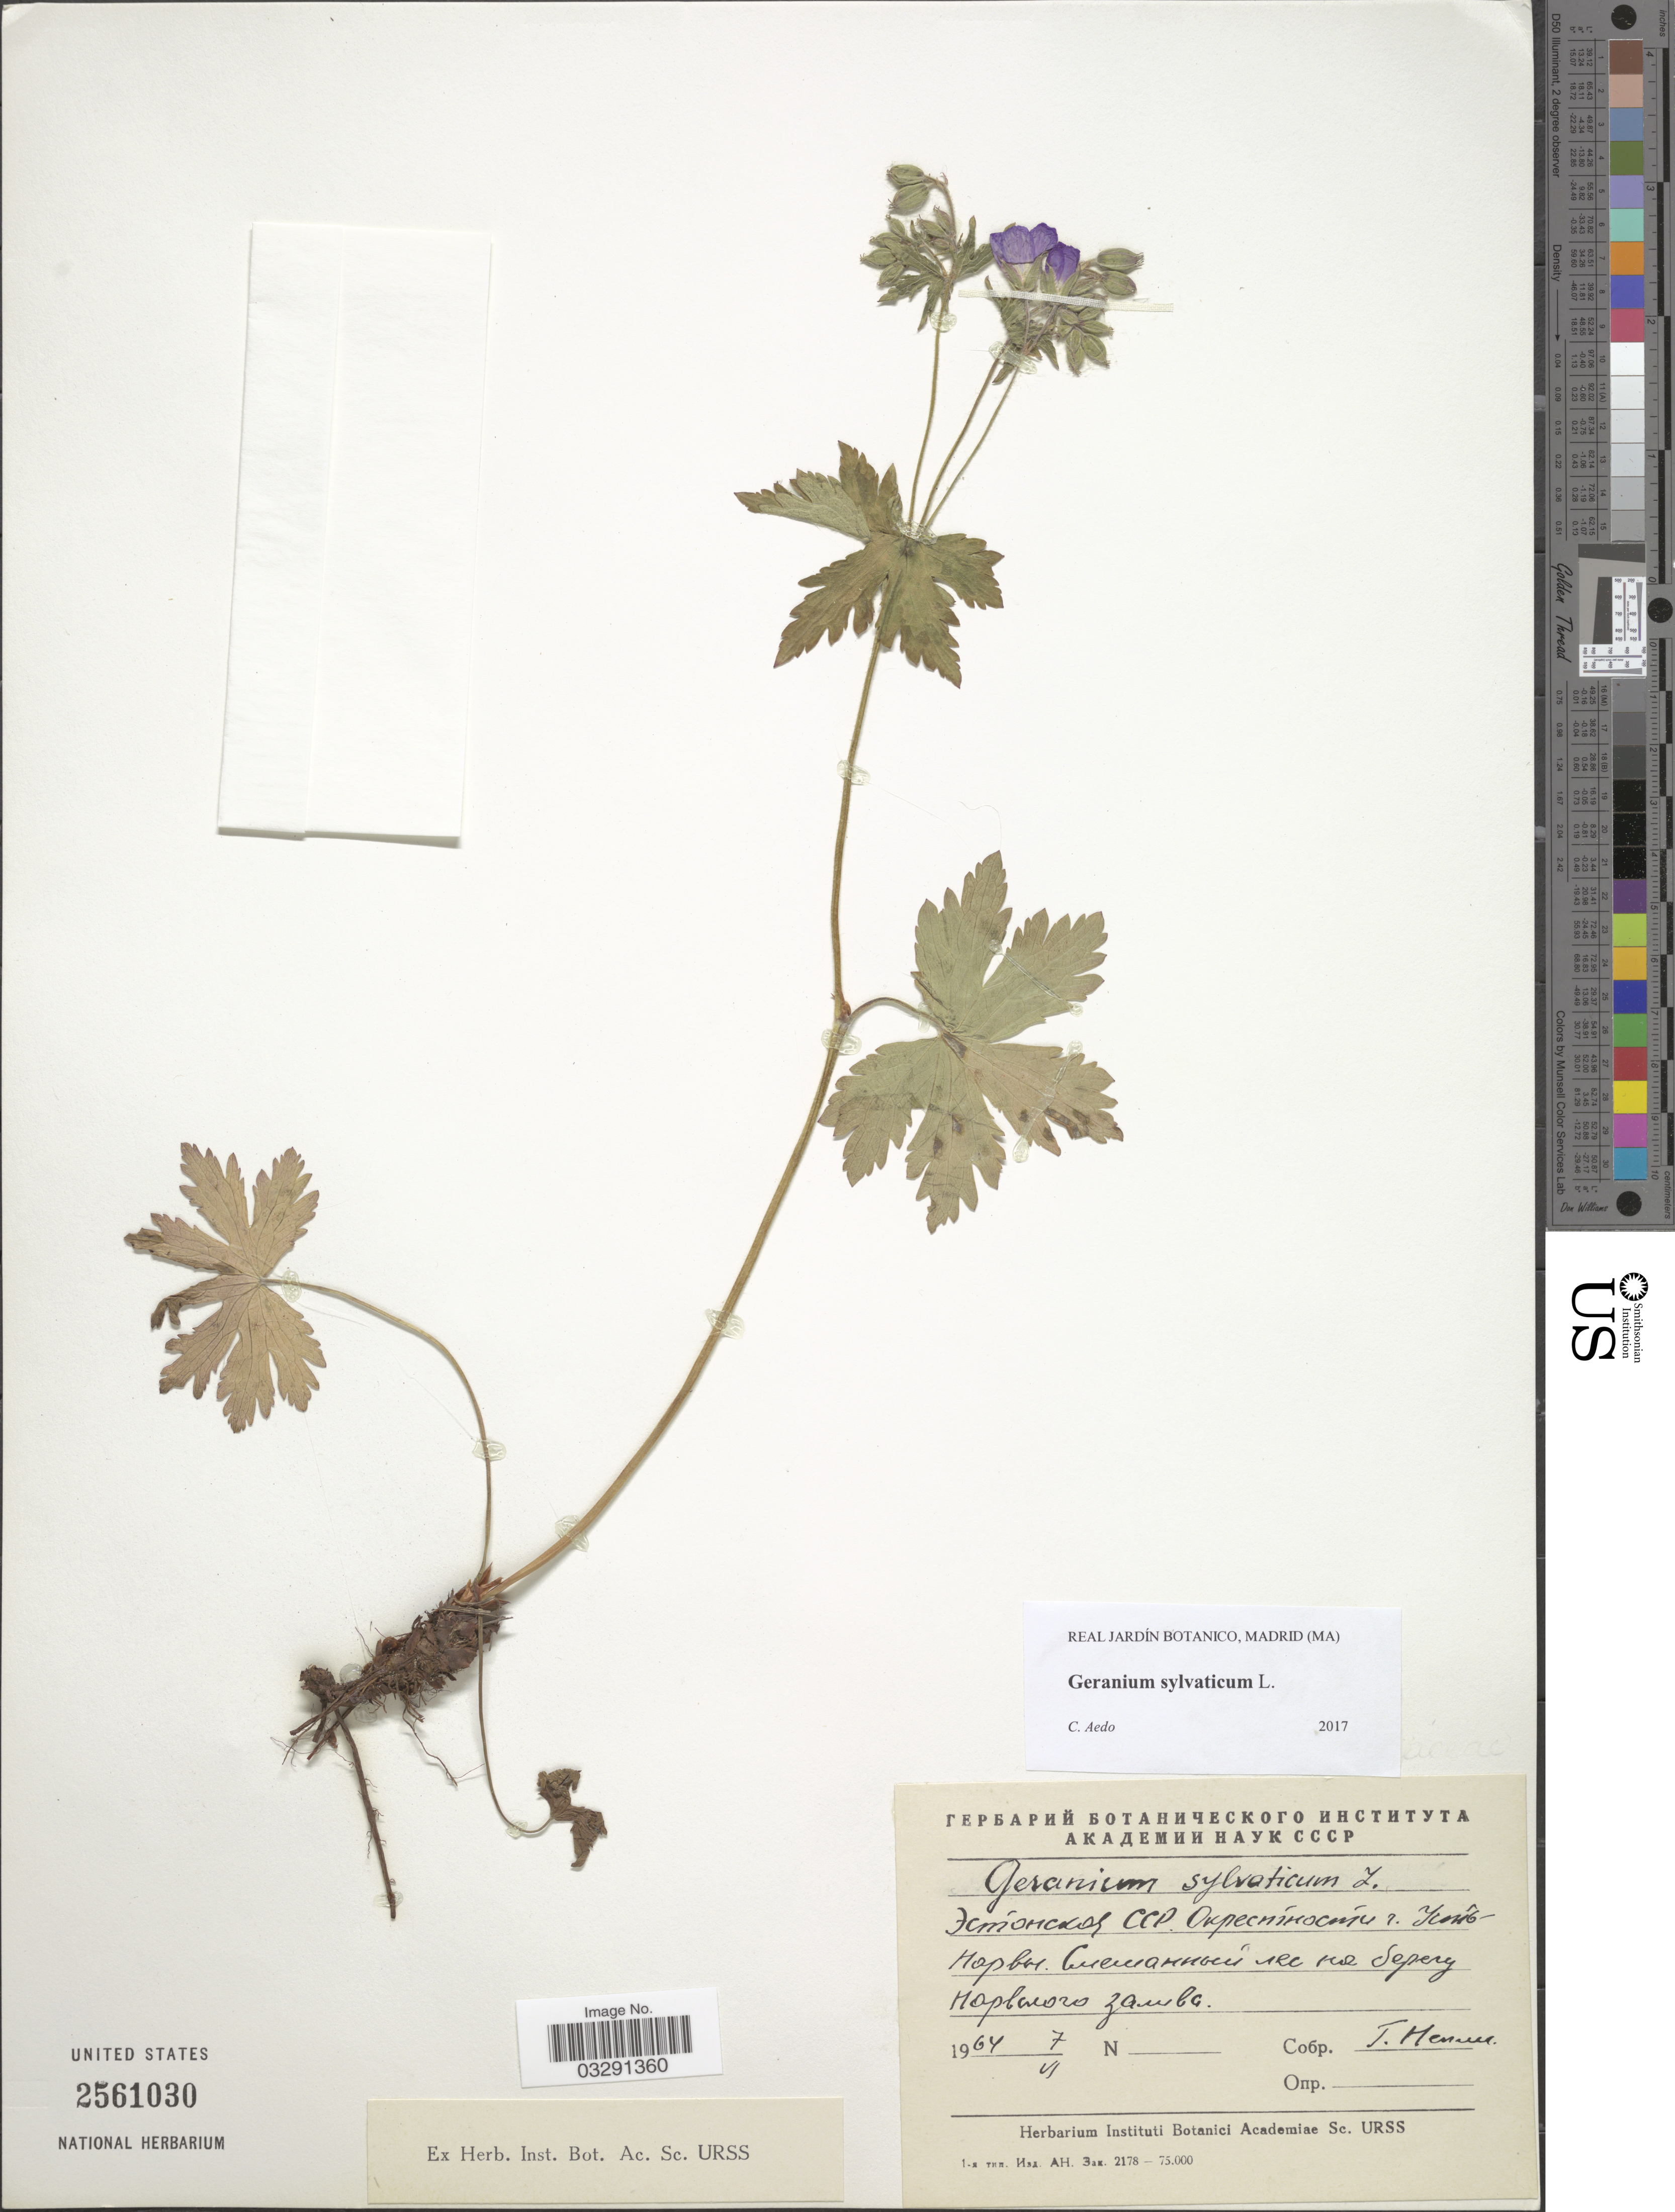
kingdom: Plantae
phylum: Tracheophyta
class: Magnoliopsida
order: Geraniales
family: Geraniaceae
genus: Geranium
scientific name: Geranium sylvaticum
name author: L.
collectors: G. Nepli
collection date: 1964-06-07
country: Estonia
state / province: Ida-Virumaa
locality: Vicinity of Narva- Joesuu.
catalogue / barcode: US 2561030